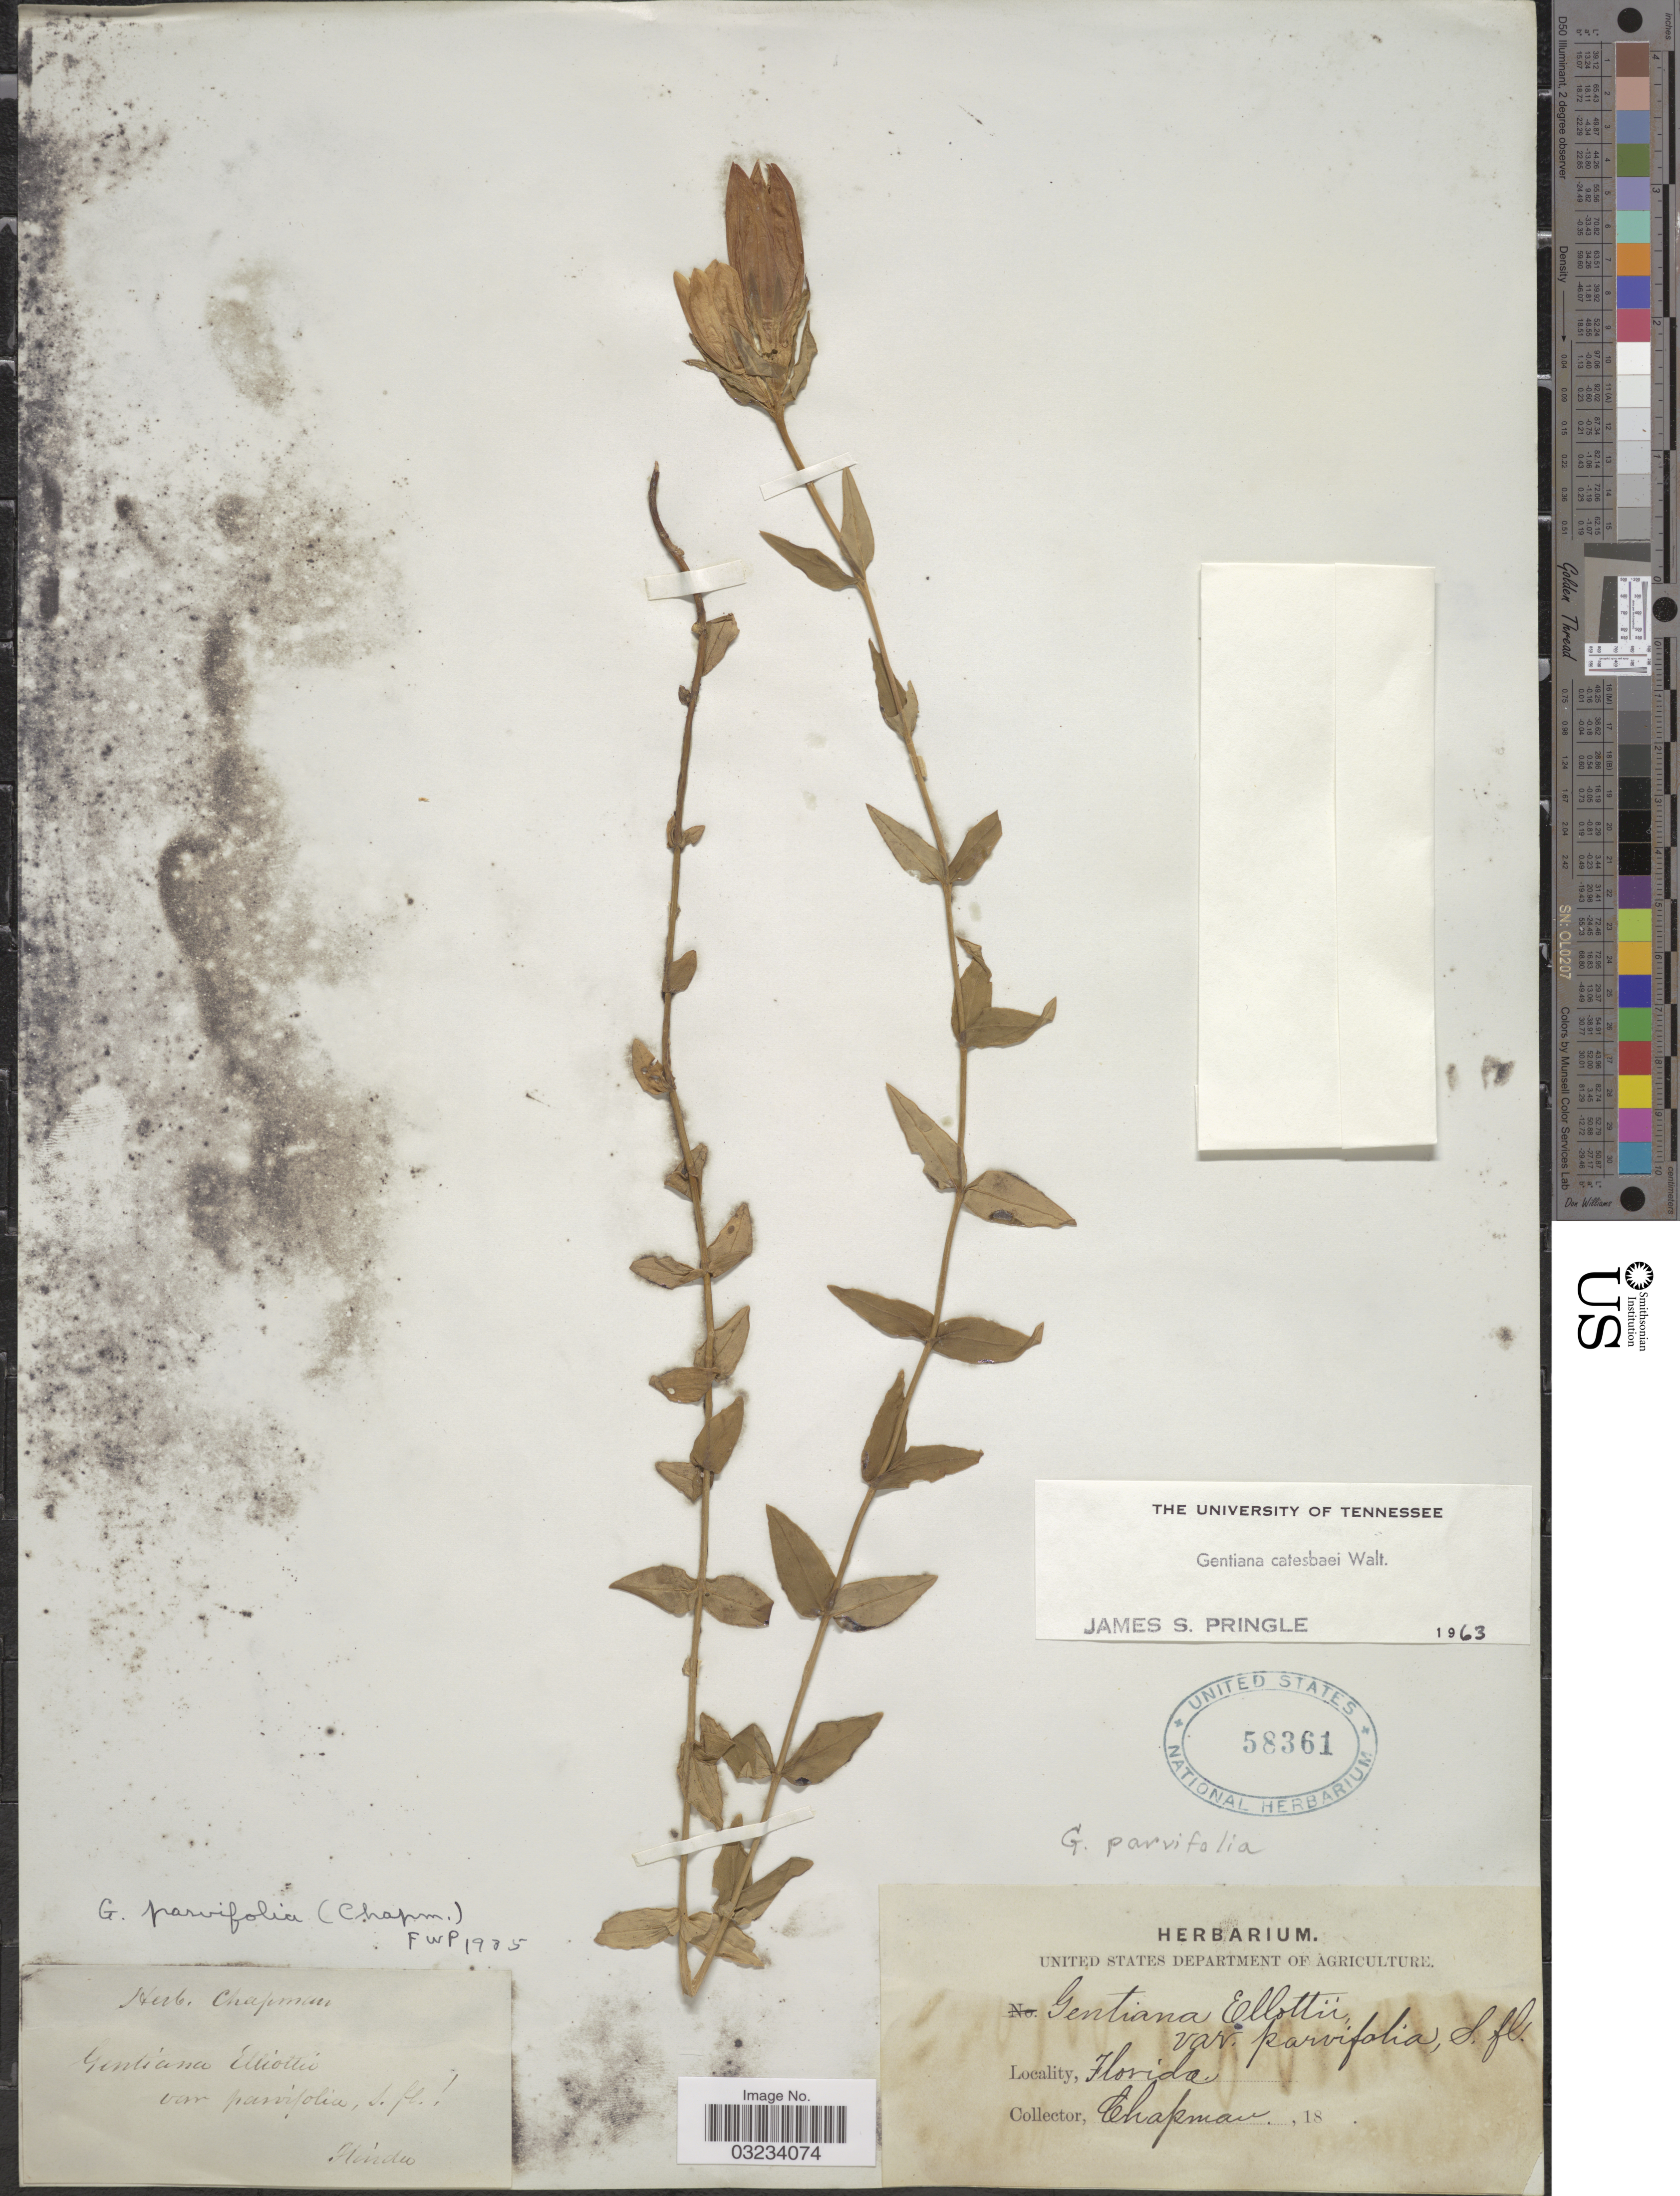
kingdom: Plantae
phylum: Tracheophyta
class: Magnoliopsida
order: Gentianales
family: Gentianaceae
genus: Gentiana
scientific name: Gentiana catesbaei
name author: Walter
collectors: A. Chapman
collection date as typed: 18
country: United States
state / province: Florida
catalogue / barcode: US 58361